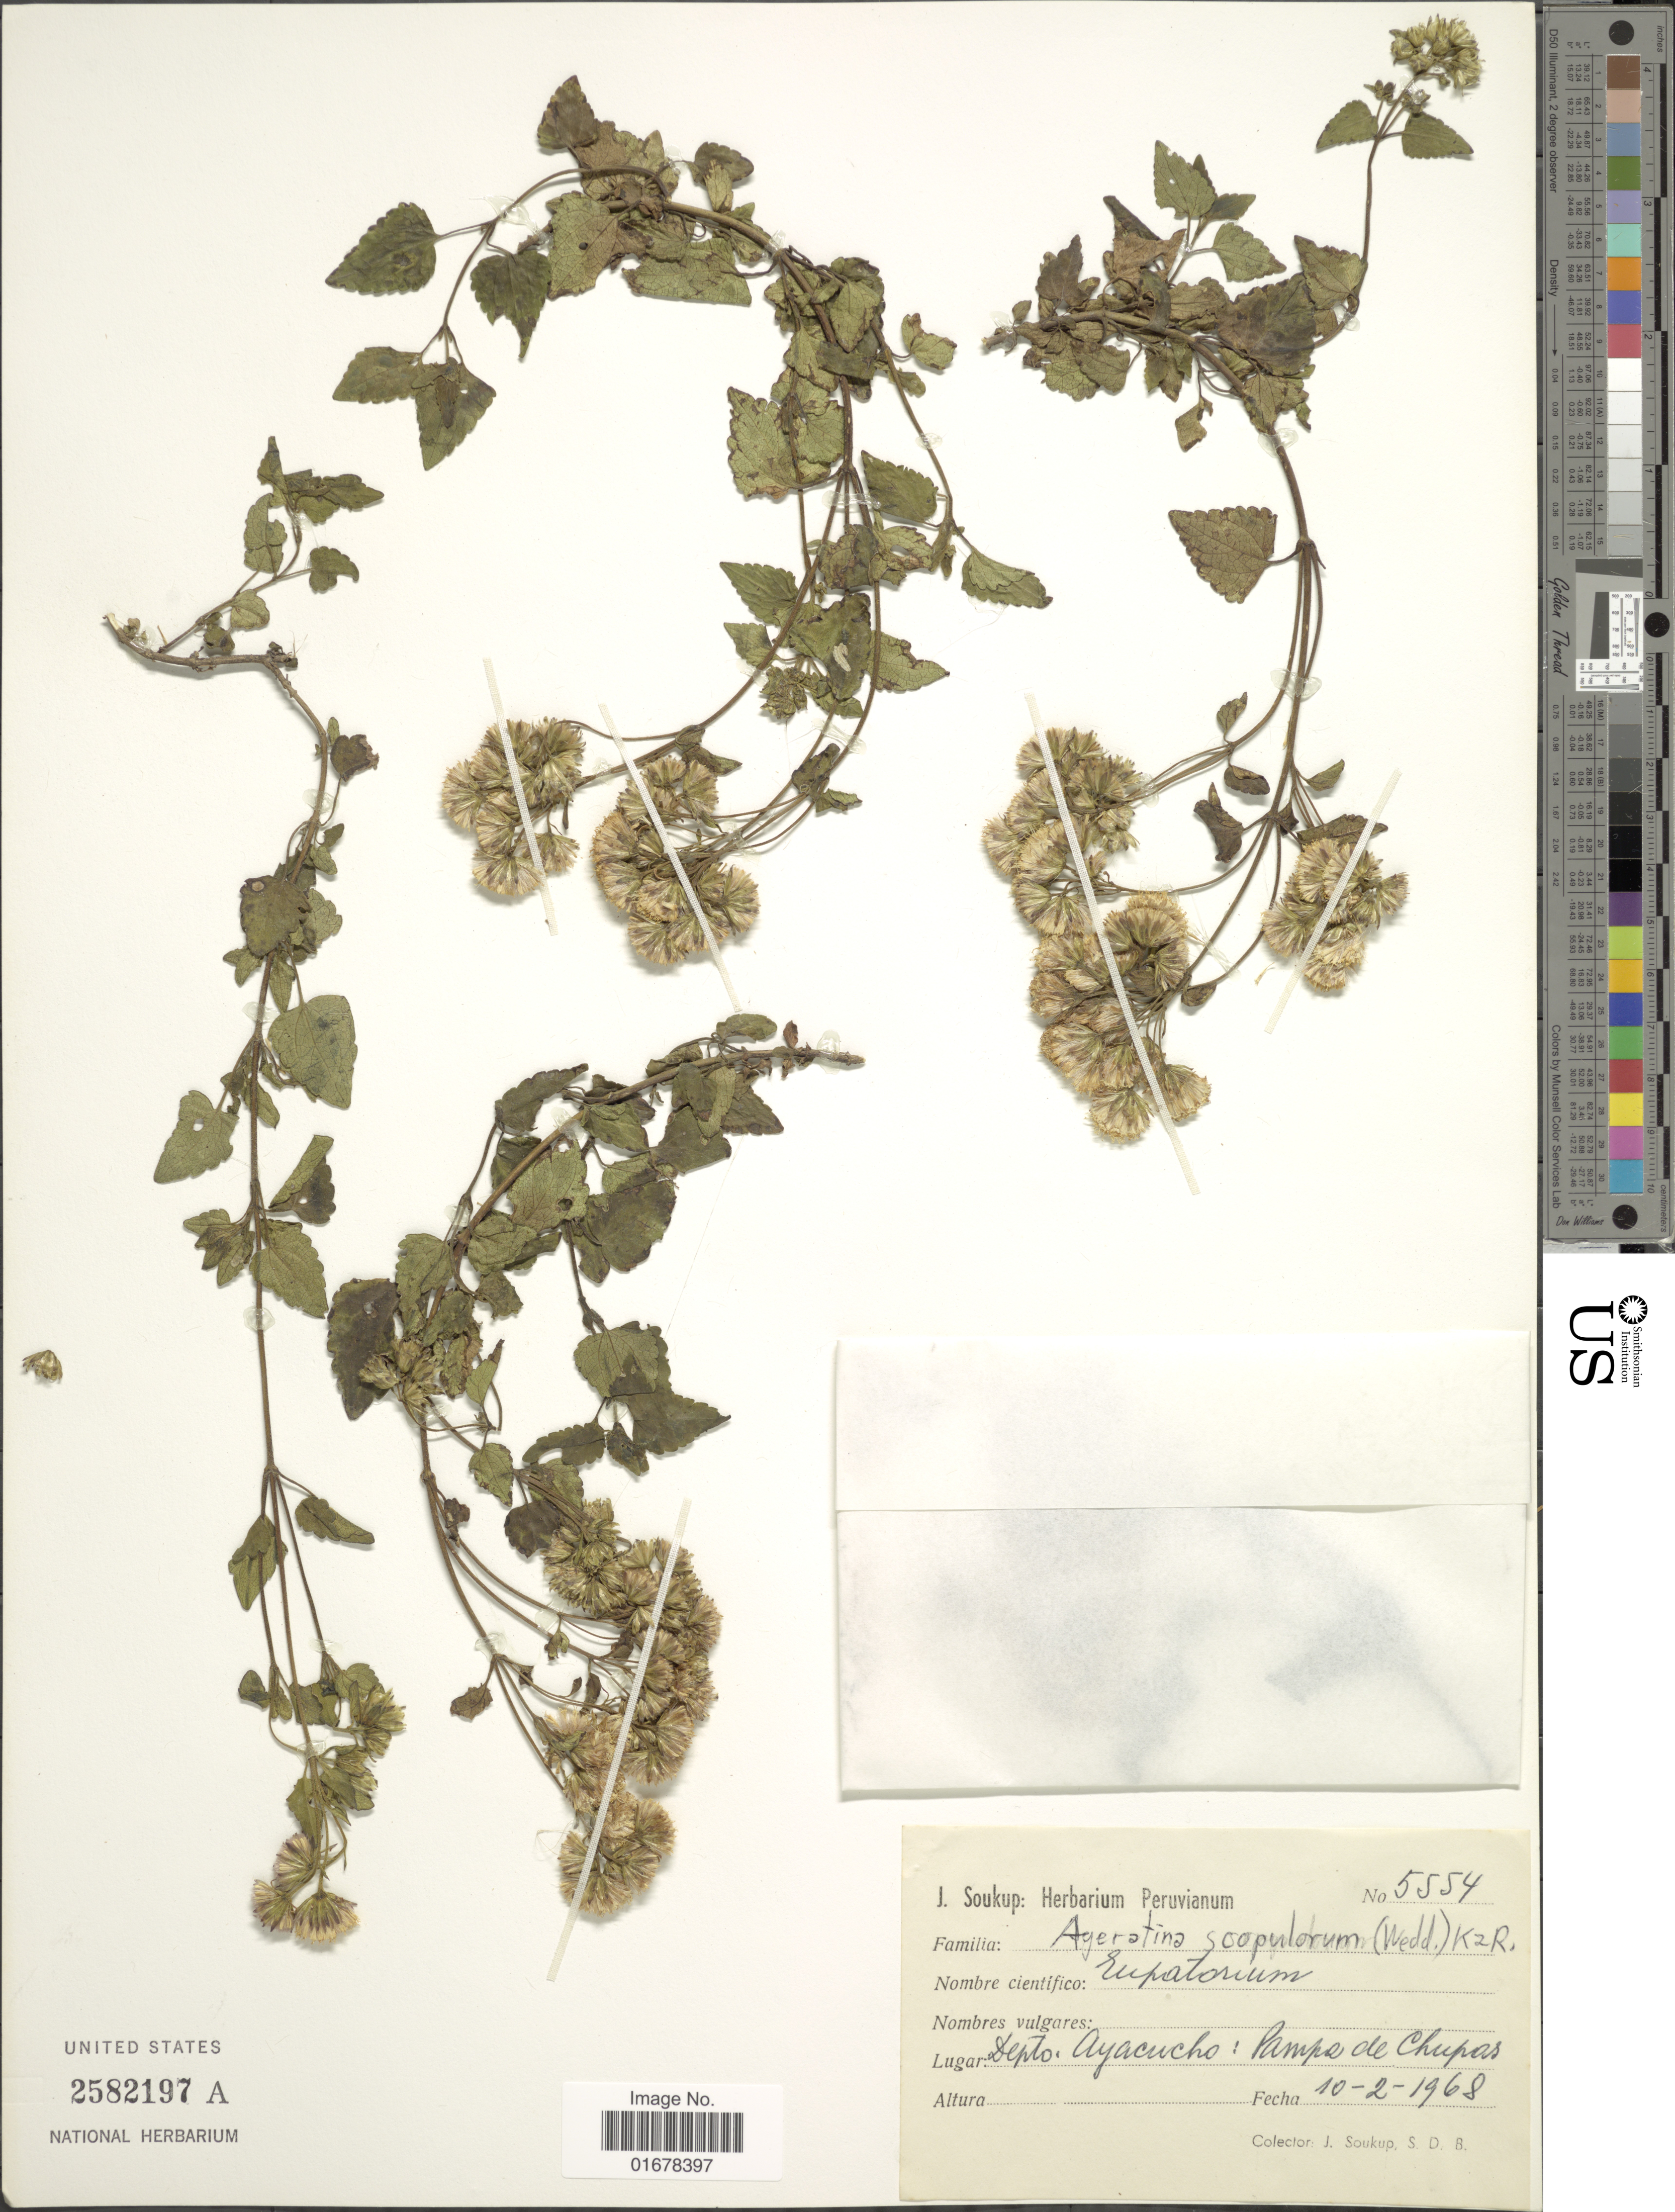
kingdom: Plantae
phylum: Tracheophyta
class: Magnoliopsida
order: Asterales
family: Asteraceae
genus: Ageratina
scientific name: Ageratina scopulorum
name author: (Wedd.) R.M. King & H. Rob.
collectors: J. Soukup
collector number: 5554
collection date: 1968-02-10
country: Peru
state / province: Ayacucho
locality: Depto. Ayacucho: Pampa de Chupas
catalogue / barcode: US 2582197A